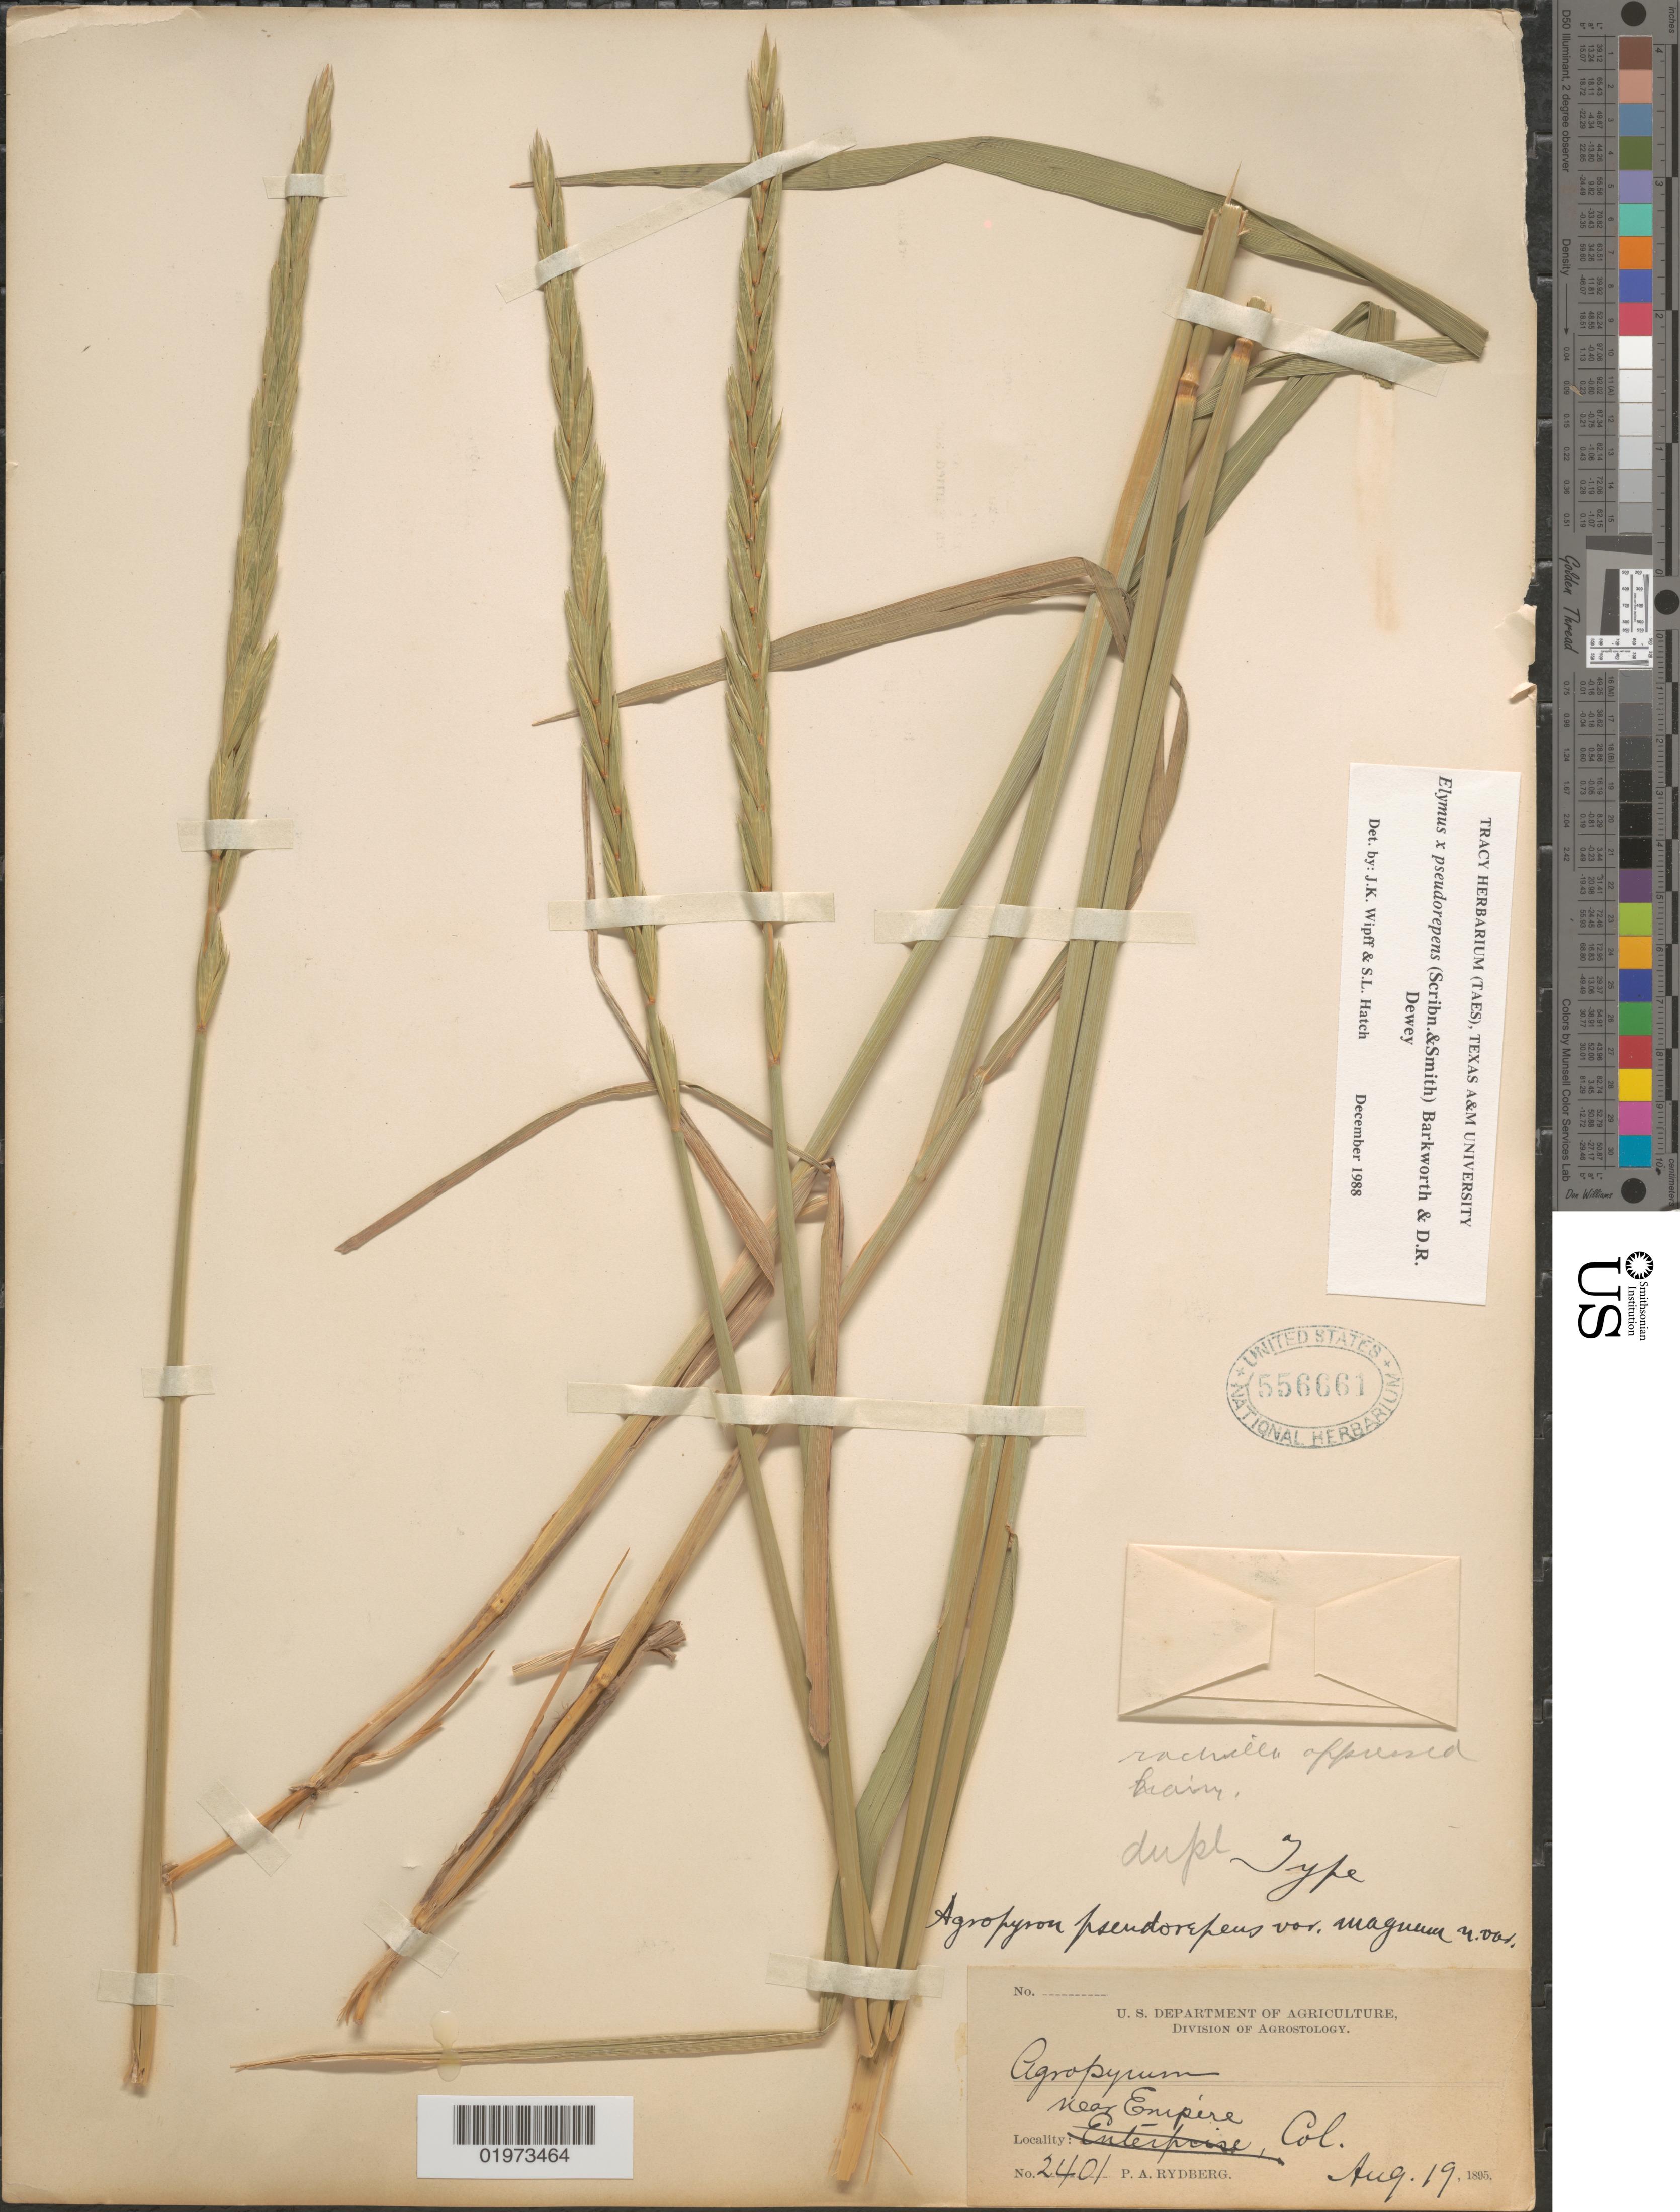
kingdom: Plantae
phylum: Tracheophyta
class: Liliopsida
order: Poales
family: Poaceae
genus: Elymus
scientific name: Elymus x pseudorepens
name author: (Scribn. & J.G. Sm.) Barkworth & Dewey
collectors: P. A. Rydberg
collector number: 2401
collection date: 1895-08-19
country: United States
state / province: Colorado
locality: Near Empire.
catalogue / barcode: US 556661